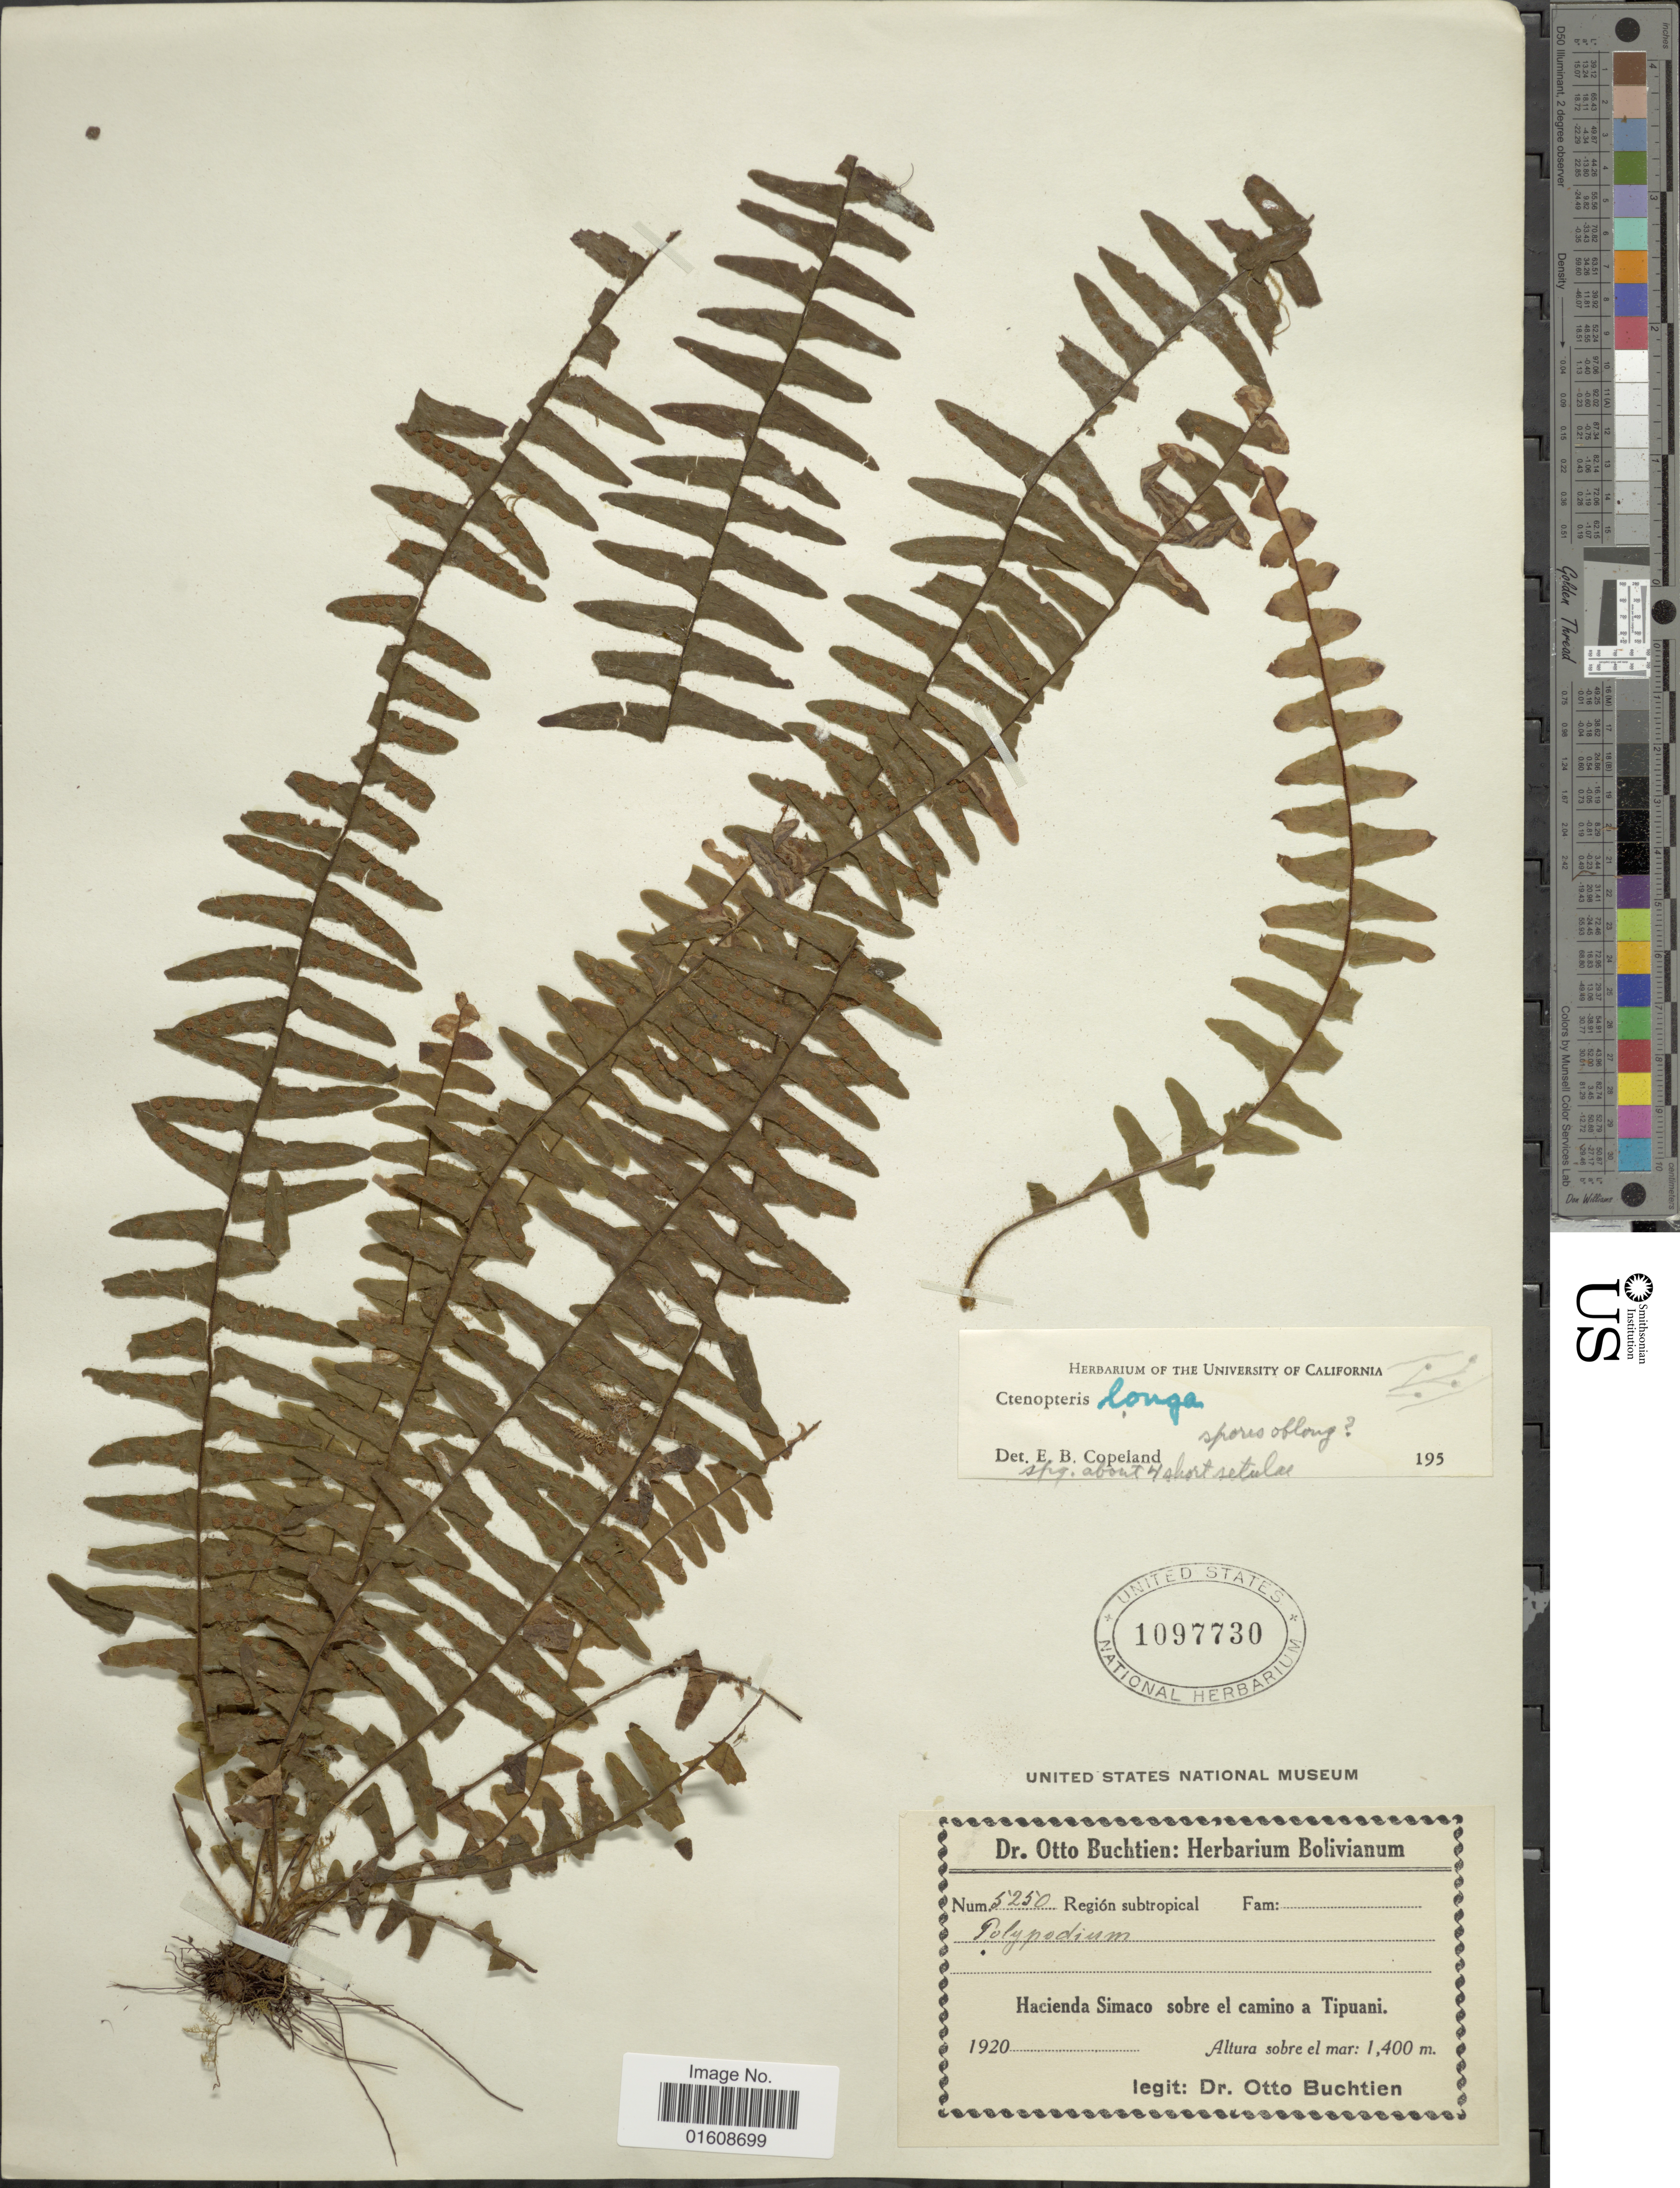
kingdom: Plantae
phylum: Tracheophyta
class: Polypodiopsida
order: Polypodiales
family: Polypodiaceae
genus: Alansmia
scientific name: Alansmia lanigera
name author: (Desv.) Moguel & M. Kessler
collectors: O. Buchtien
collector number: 5250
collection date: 1920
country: Bolivia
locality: Región subtropical. Hacienda simaco sobre el camino a Tipuani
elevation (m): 1400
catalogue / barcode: US 1097730